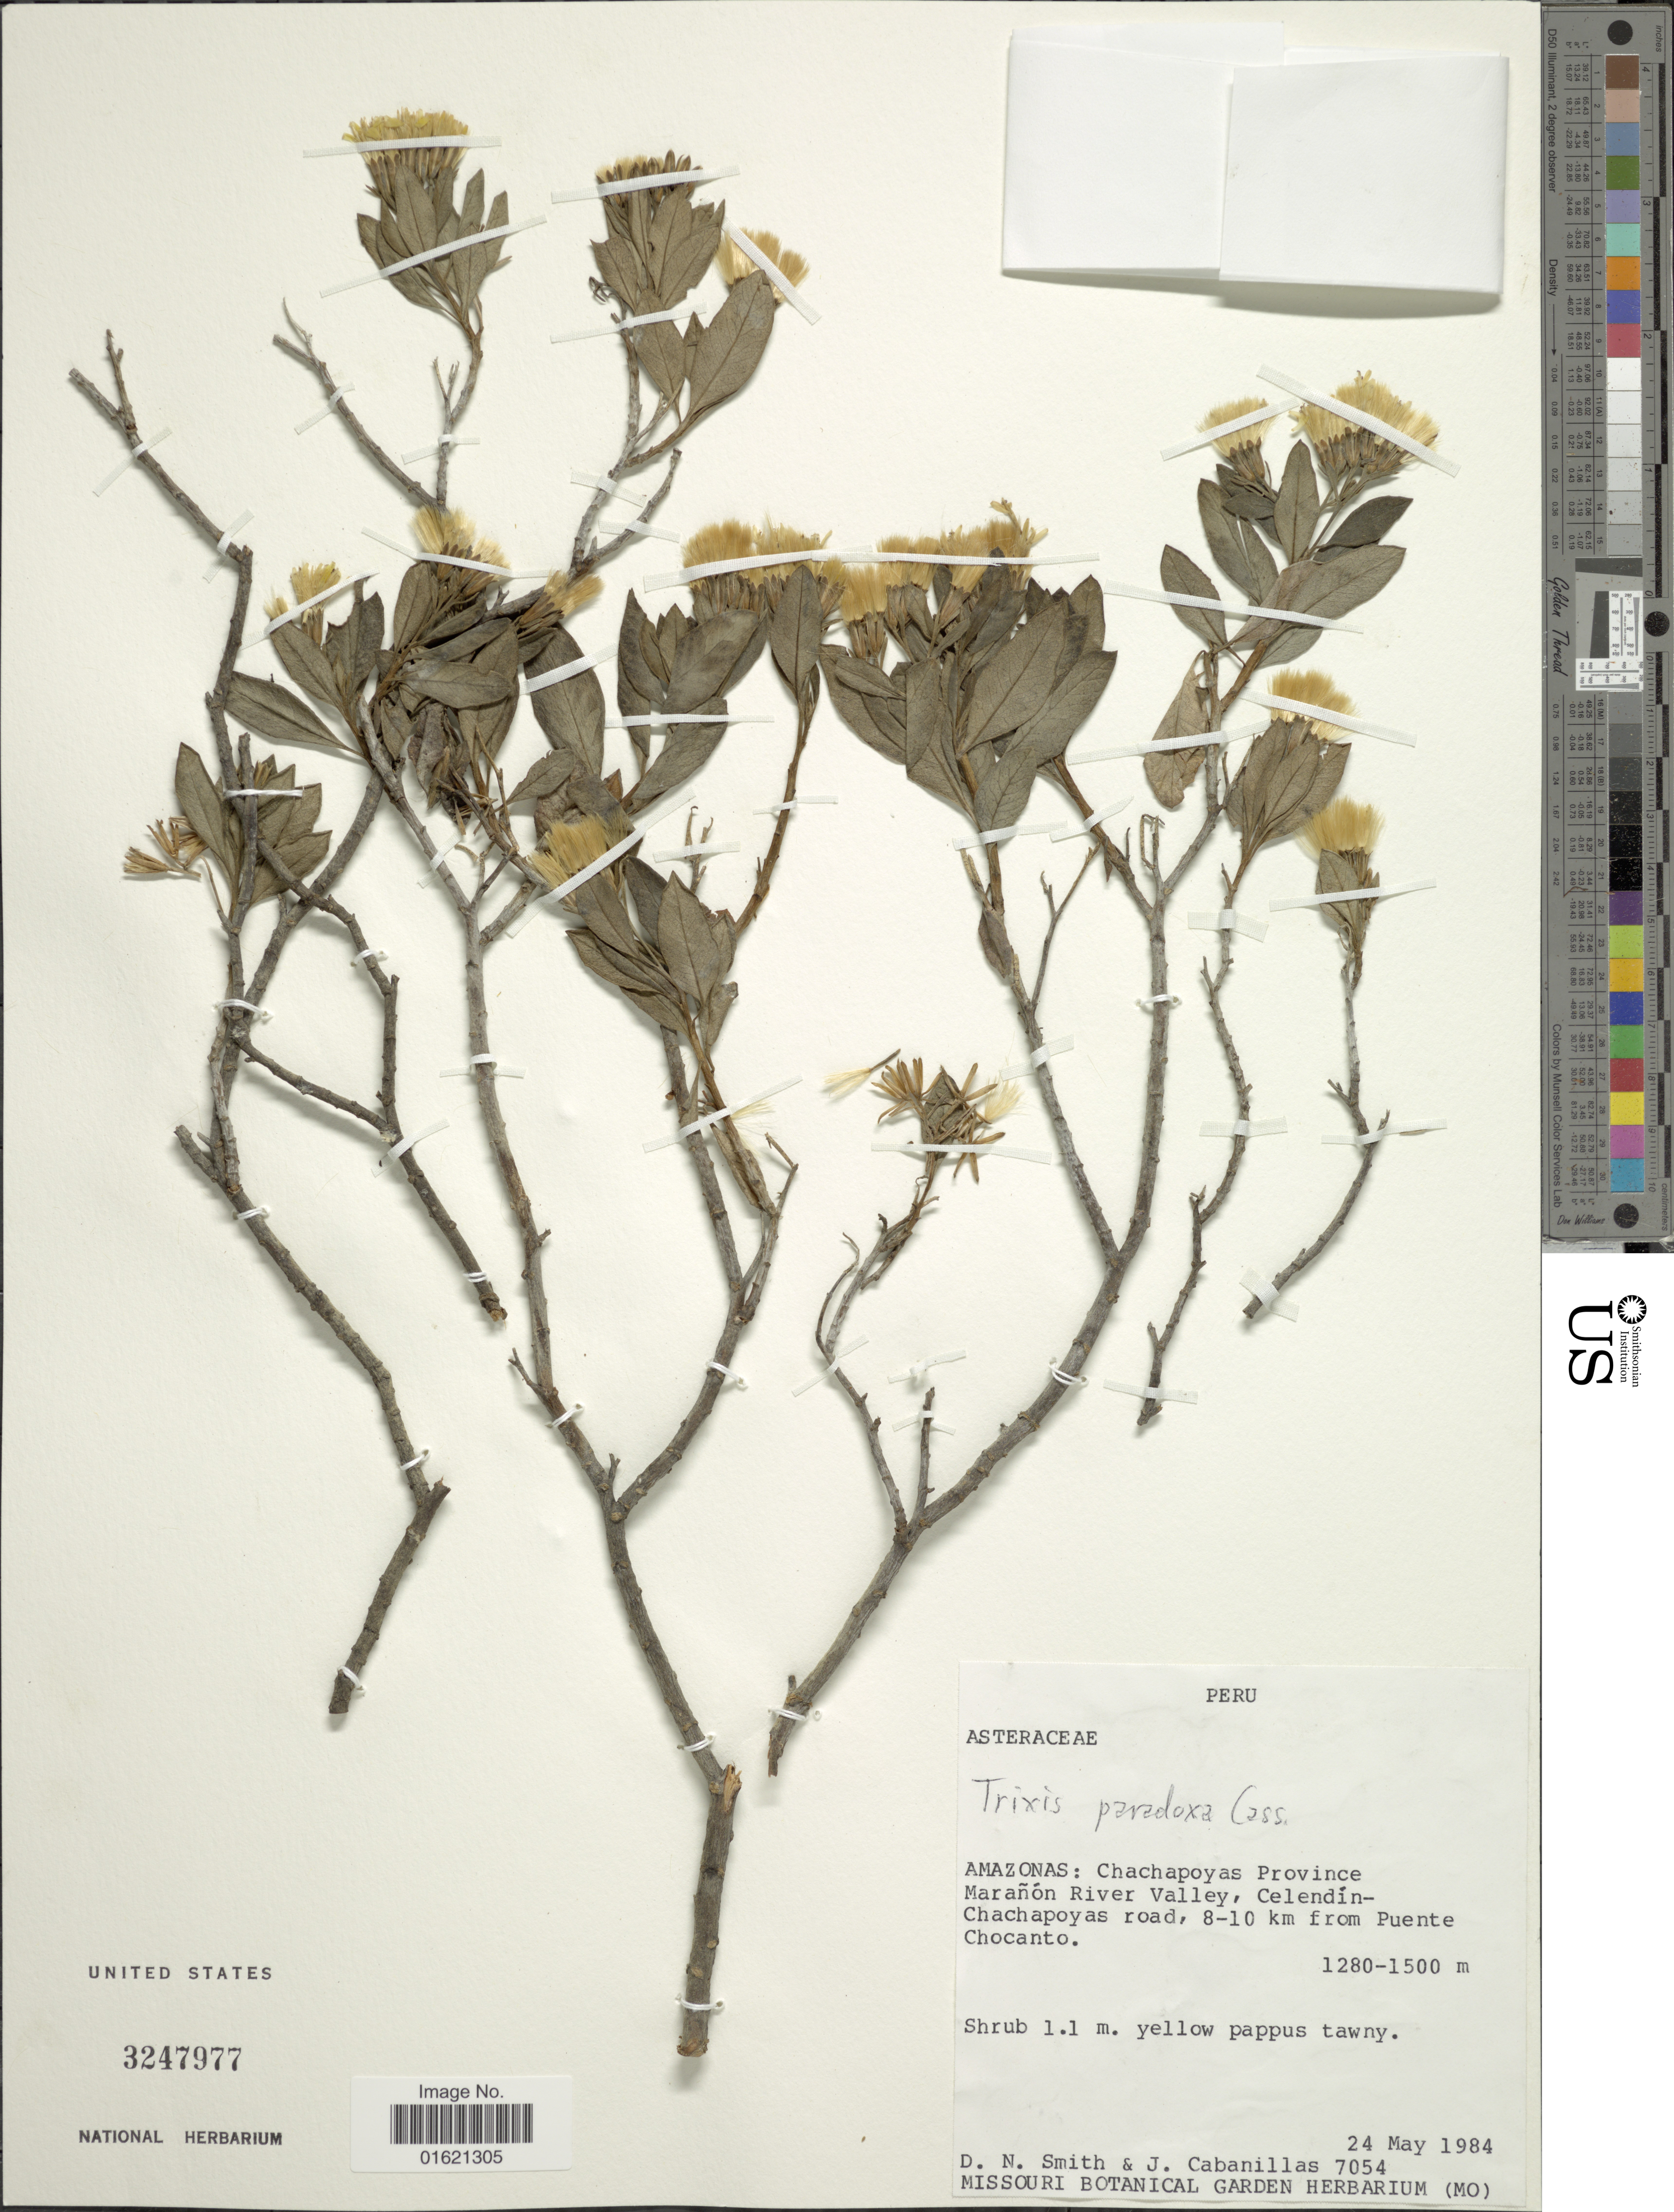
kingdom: Plantae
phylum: Tracheophyta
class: Magnoliopsida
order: Asterales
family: Asteraceae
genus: Trixis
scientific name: Trixis cacalioides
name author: (Kunth) D. Don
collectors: D. Smith & J. Cabanillas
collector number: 7054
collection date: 1984-05-24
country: Peru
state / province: Amazonas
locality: Amazonas: Chachapoyas Province Maranon River Valley, Celendin Chachapoyas road, 8-10 km from Puente Chocante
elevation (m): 1280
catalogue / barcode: US 3247977